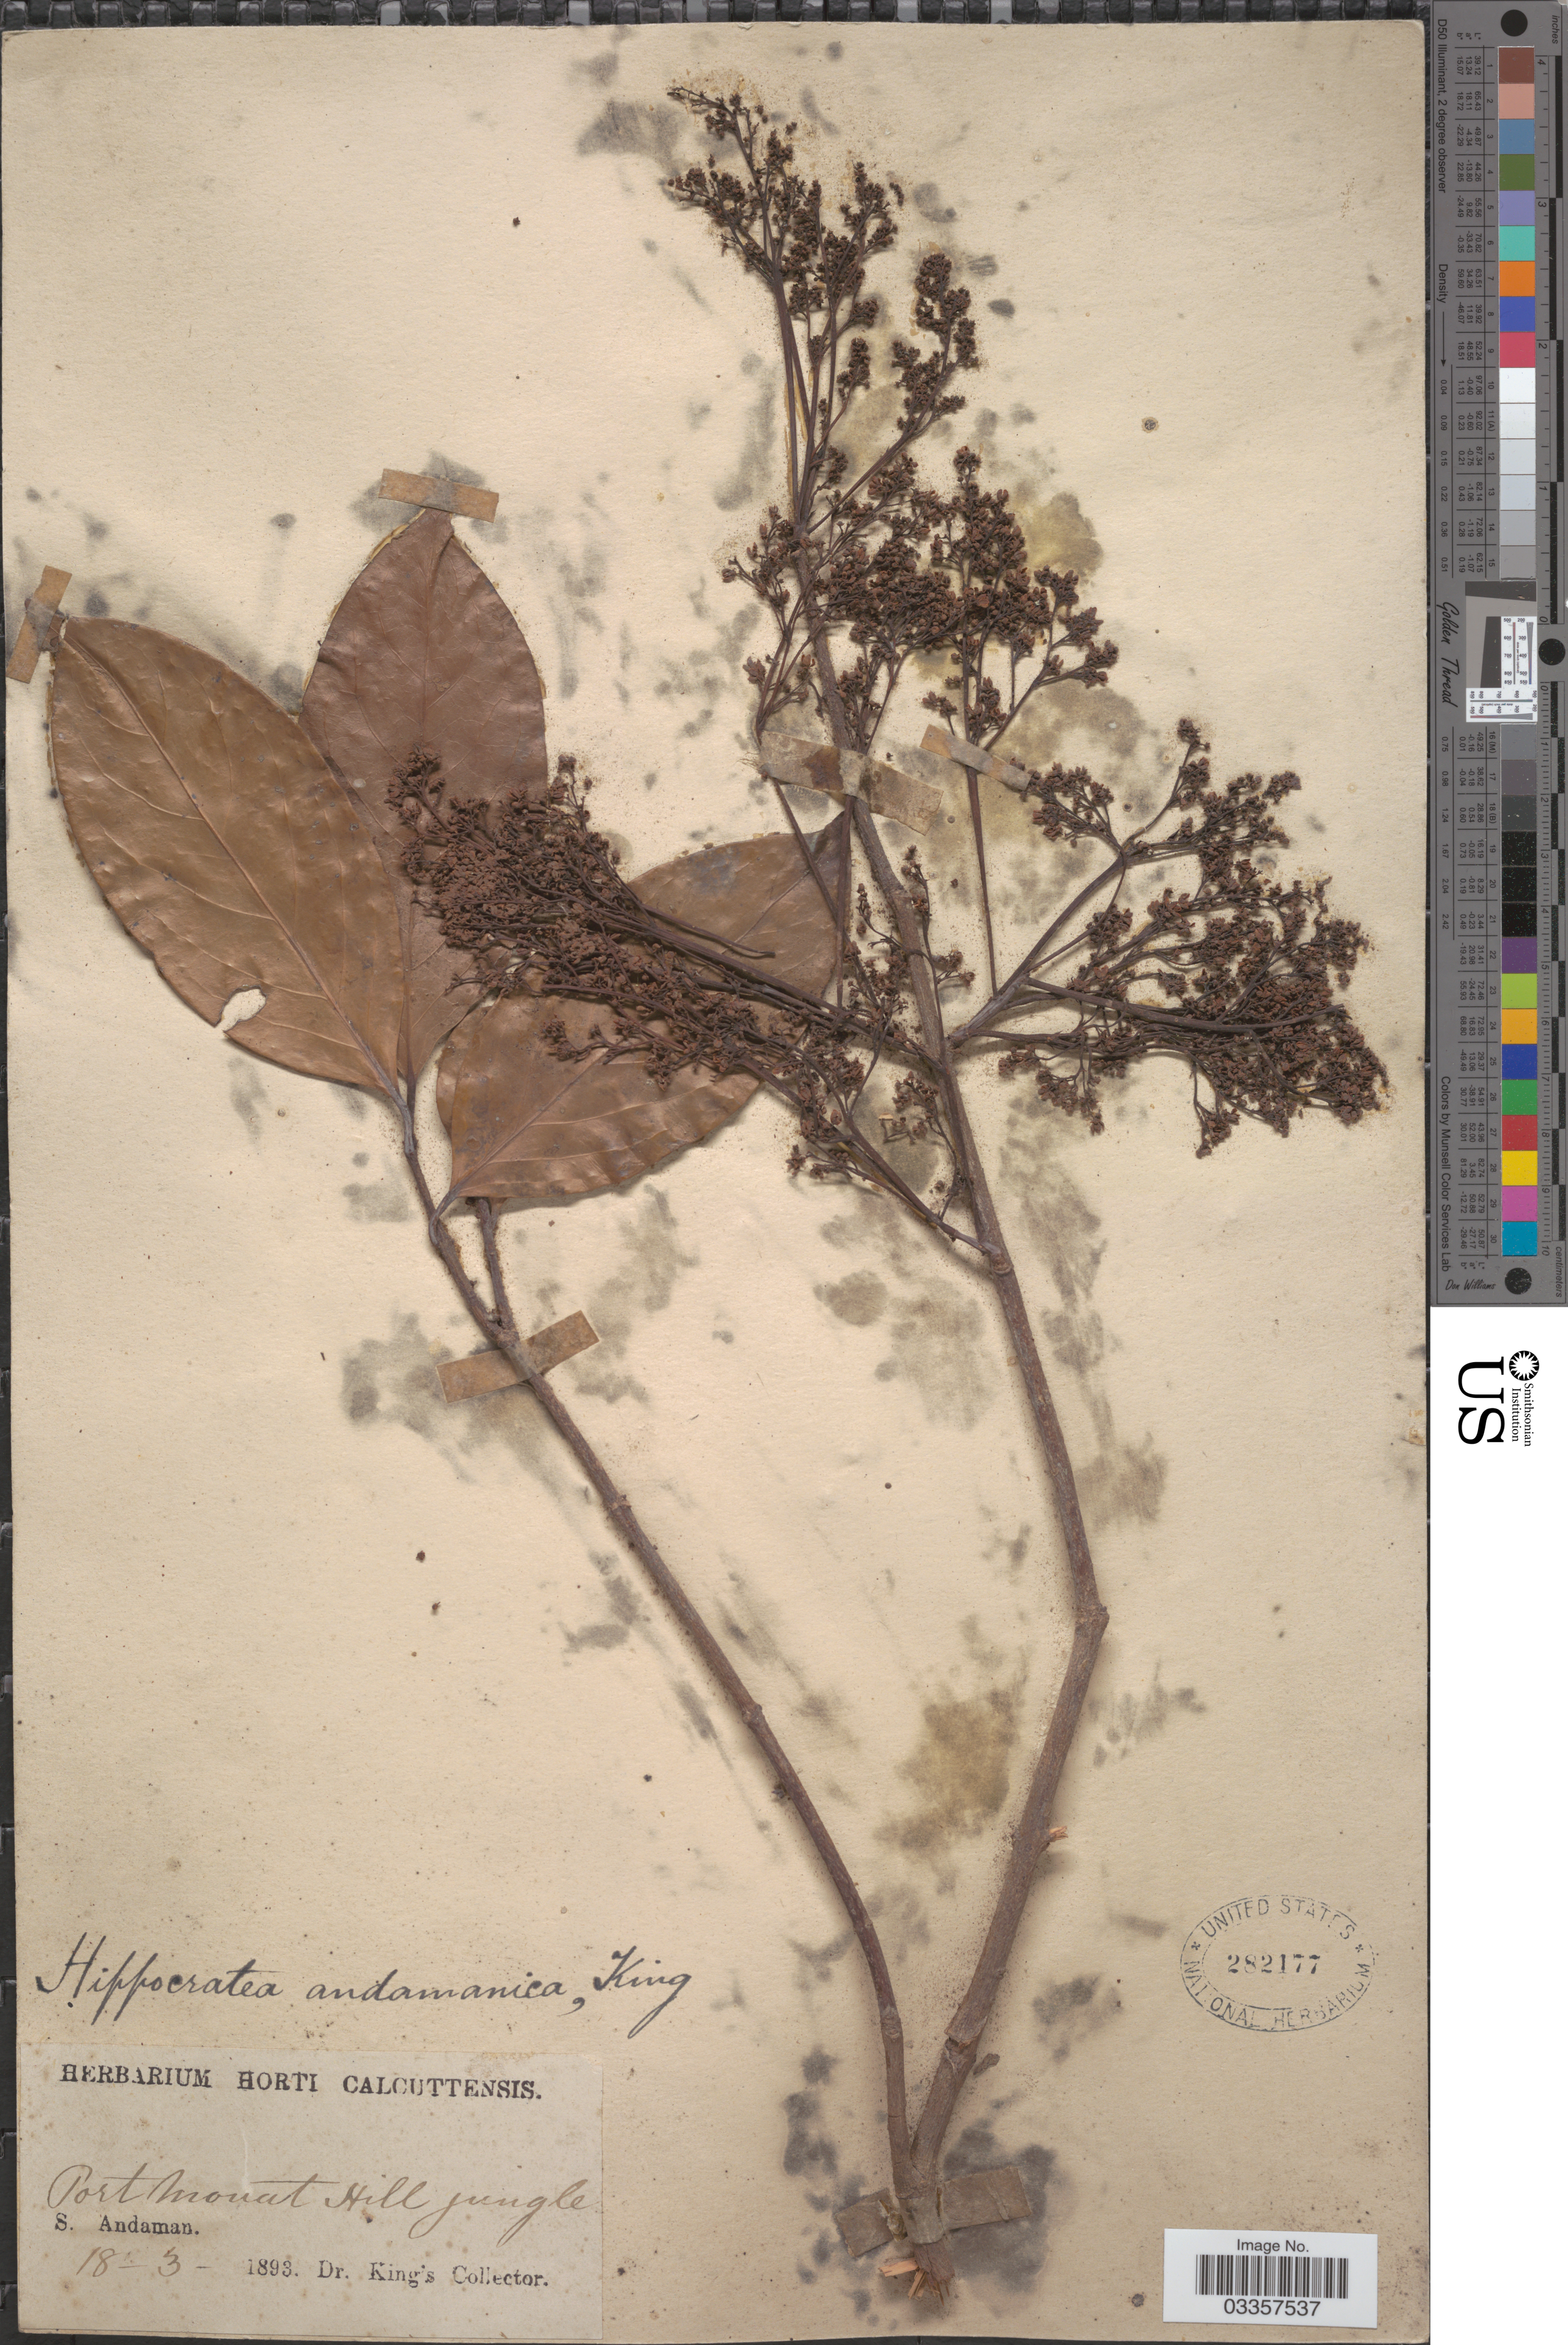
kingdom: Plantae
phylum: Tracheophyta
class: Magnoliopsida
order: Celastrales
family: Celastraceae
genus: Hippocratea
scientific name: Hippocratea andamanica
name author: King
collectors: Dr. King's collector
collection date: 1893-03-18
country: India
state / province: Andaman and Nicobar Islands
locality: Port Mouat Hill jungle. S. Andaman.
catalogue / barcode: US 282177